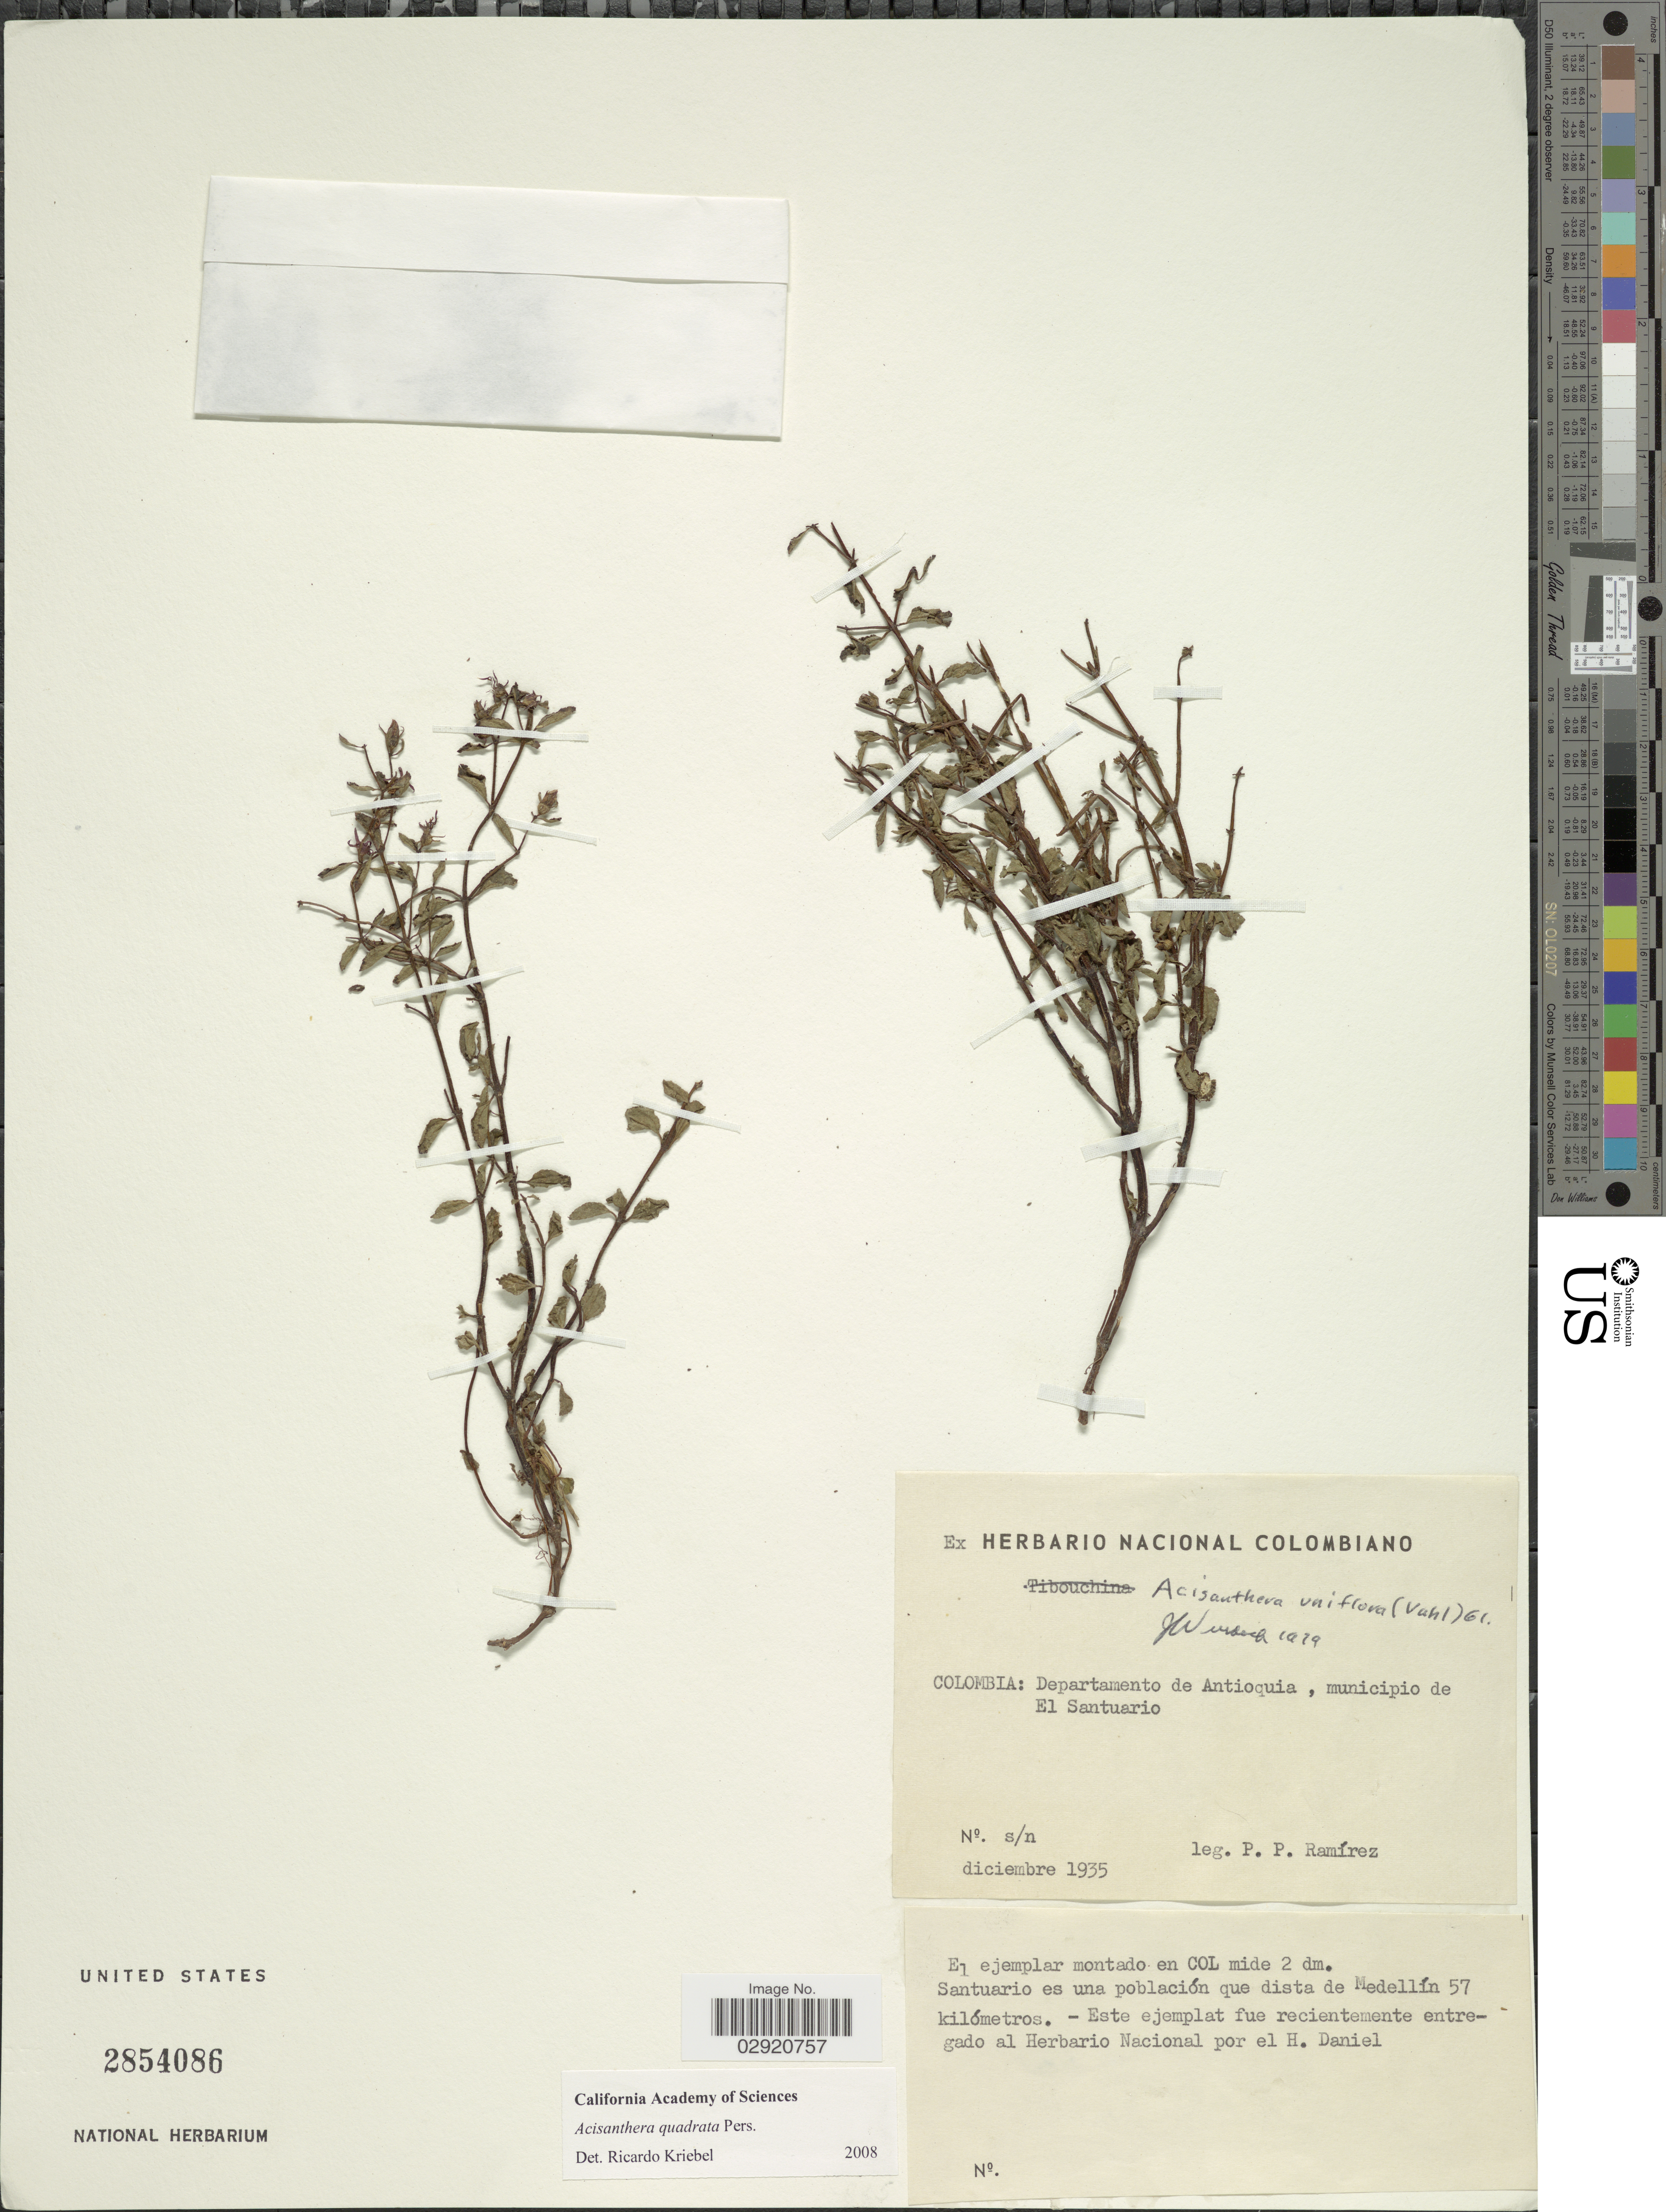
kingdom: Plantae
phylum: Tracheophyta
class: Magnoliopsida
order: Myrtales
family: Melastomataceae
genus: Acisanthera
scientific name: Acisanthera uniflora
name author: (Vahl) Gleason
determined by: Nunes da Silva, Diego, (RB), Jardim Botanico do Rio de Janeiro - Herbario (BRAZIL)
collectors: P. Ramírez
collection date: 1935-12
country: Colombia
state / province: Antioquia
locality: Departamento de Antioquia, municipio de El Santuario.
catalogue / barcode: US 2854086